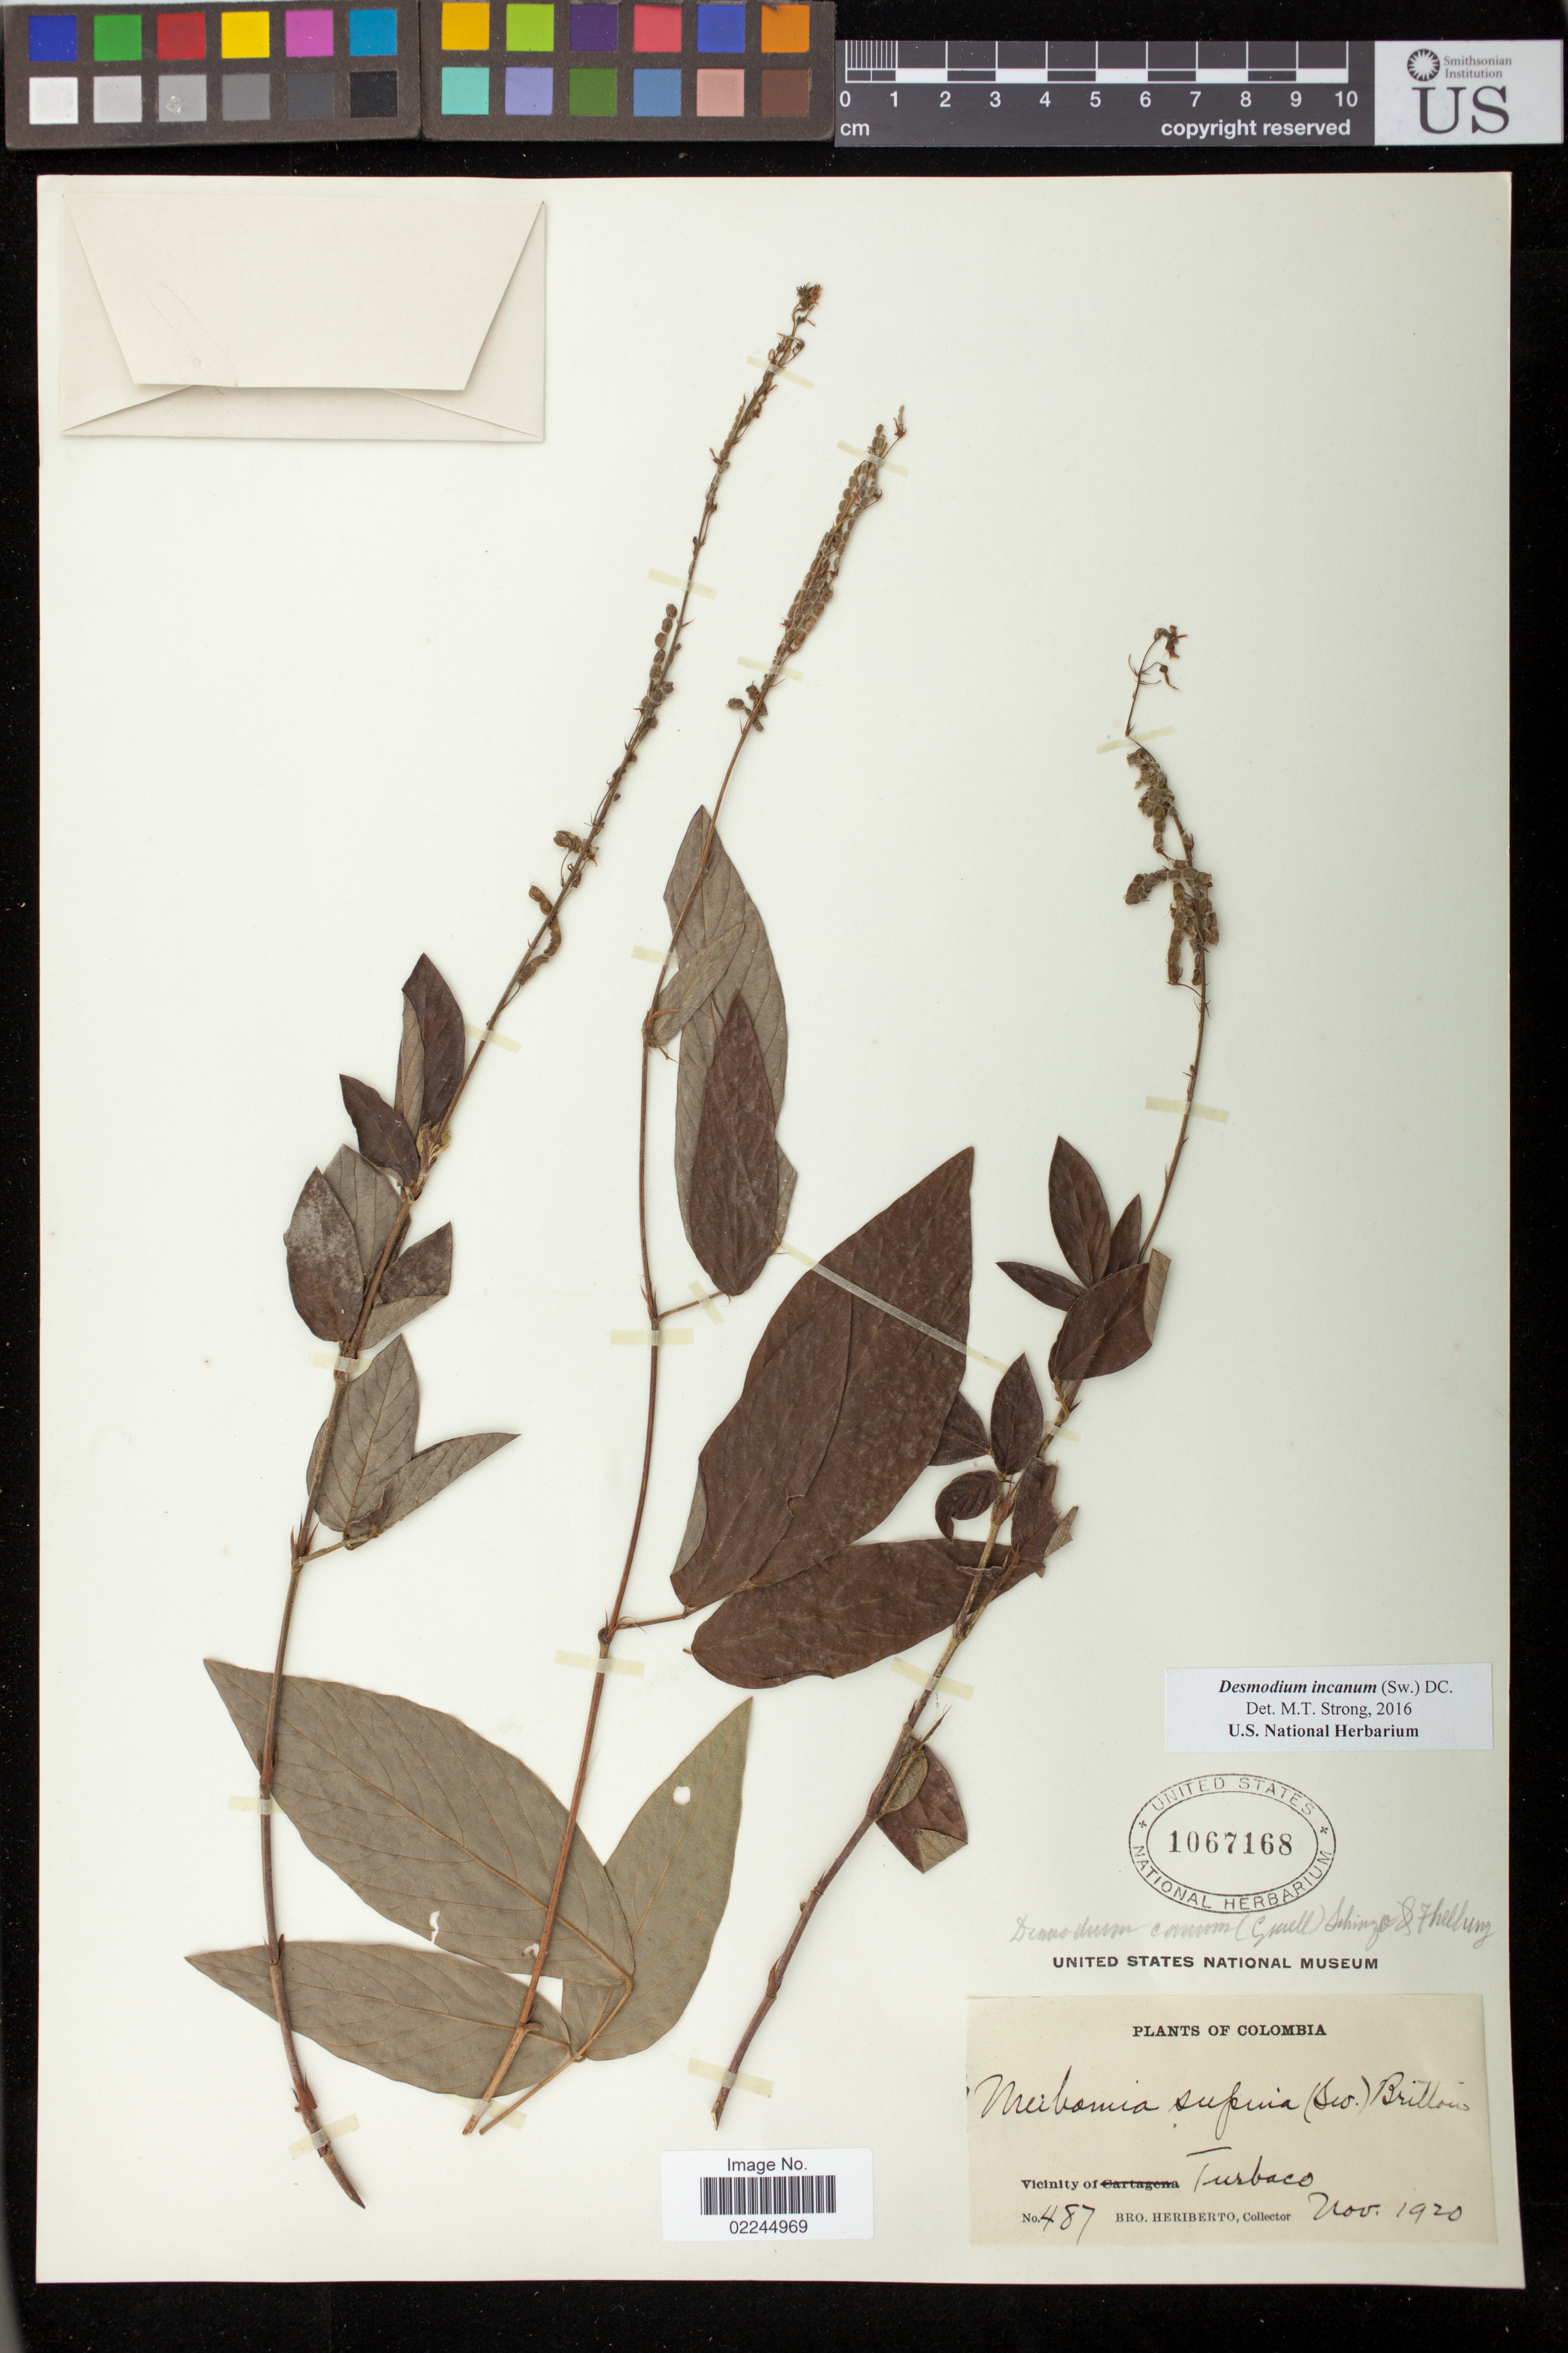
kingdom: Plantae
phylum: Tracheophyta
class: Magnoliopsida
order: Fabales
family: Fabaceae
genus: Desmodium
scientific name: Desmodium incanum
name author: (Sw.) DC.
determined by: Strong, Mark T., (BOT), Smithsonian Institution - National Museum of Natural History (UNITED STATES)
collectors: B. Heriberto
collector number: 487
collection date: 1920-11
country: Colombia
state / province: Bolivar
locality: Vicinity of Turbaco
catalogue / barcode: US 1067168